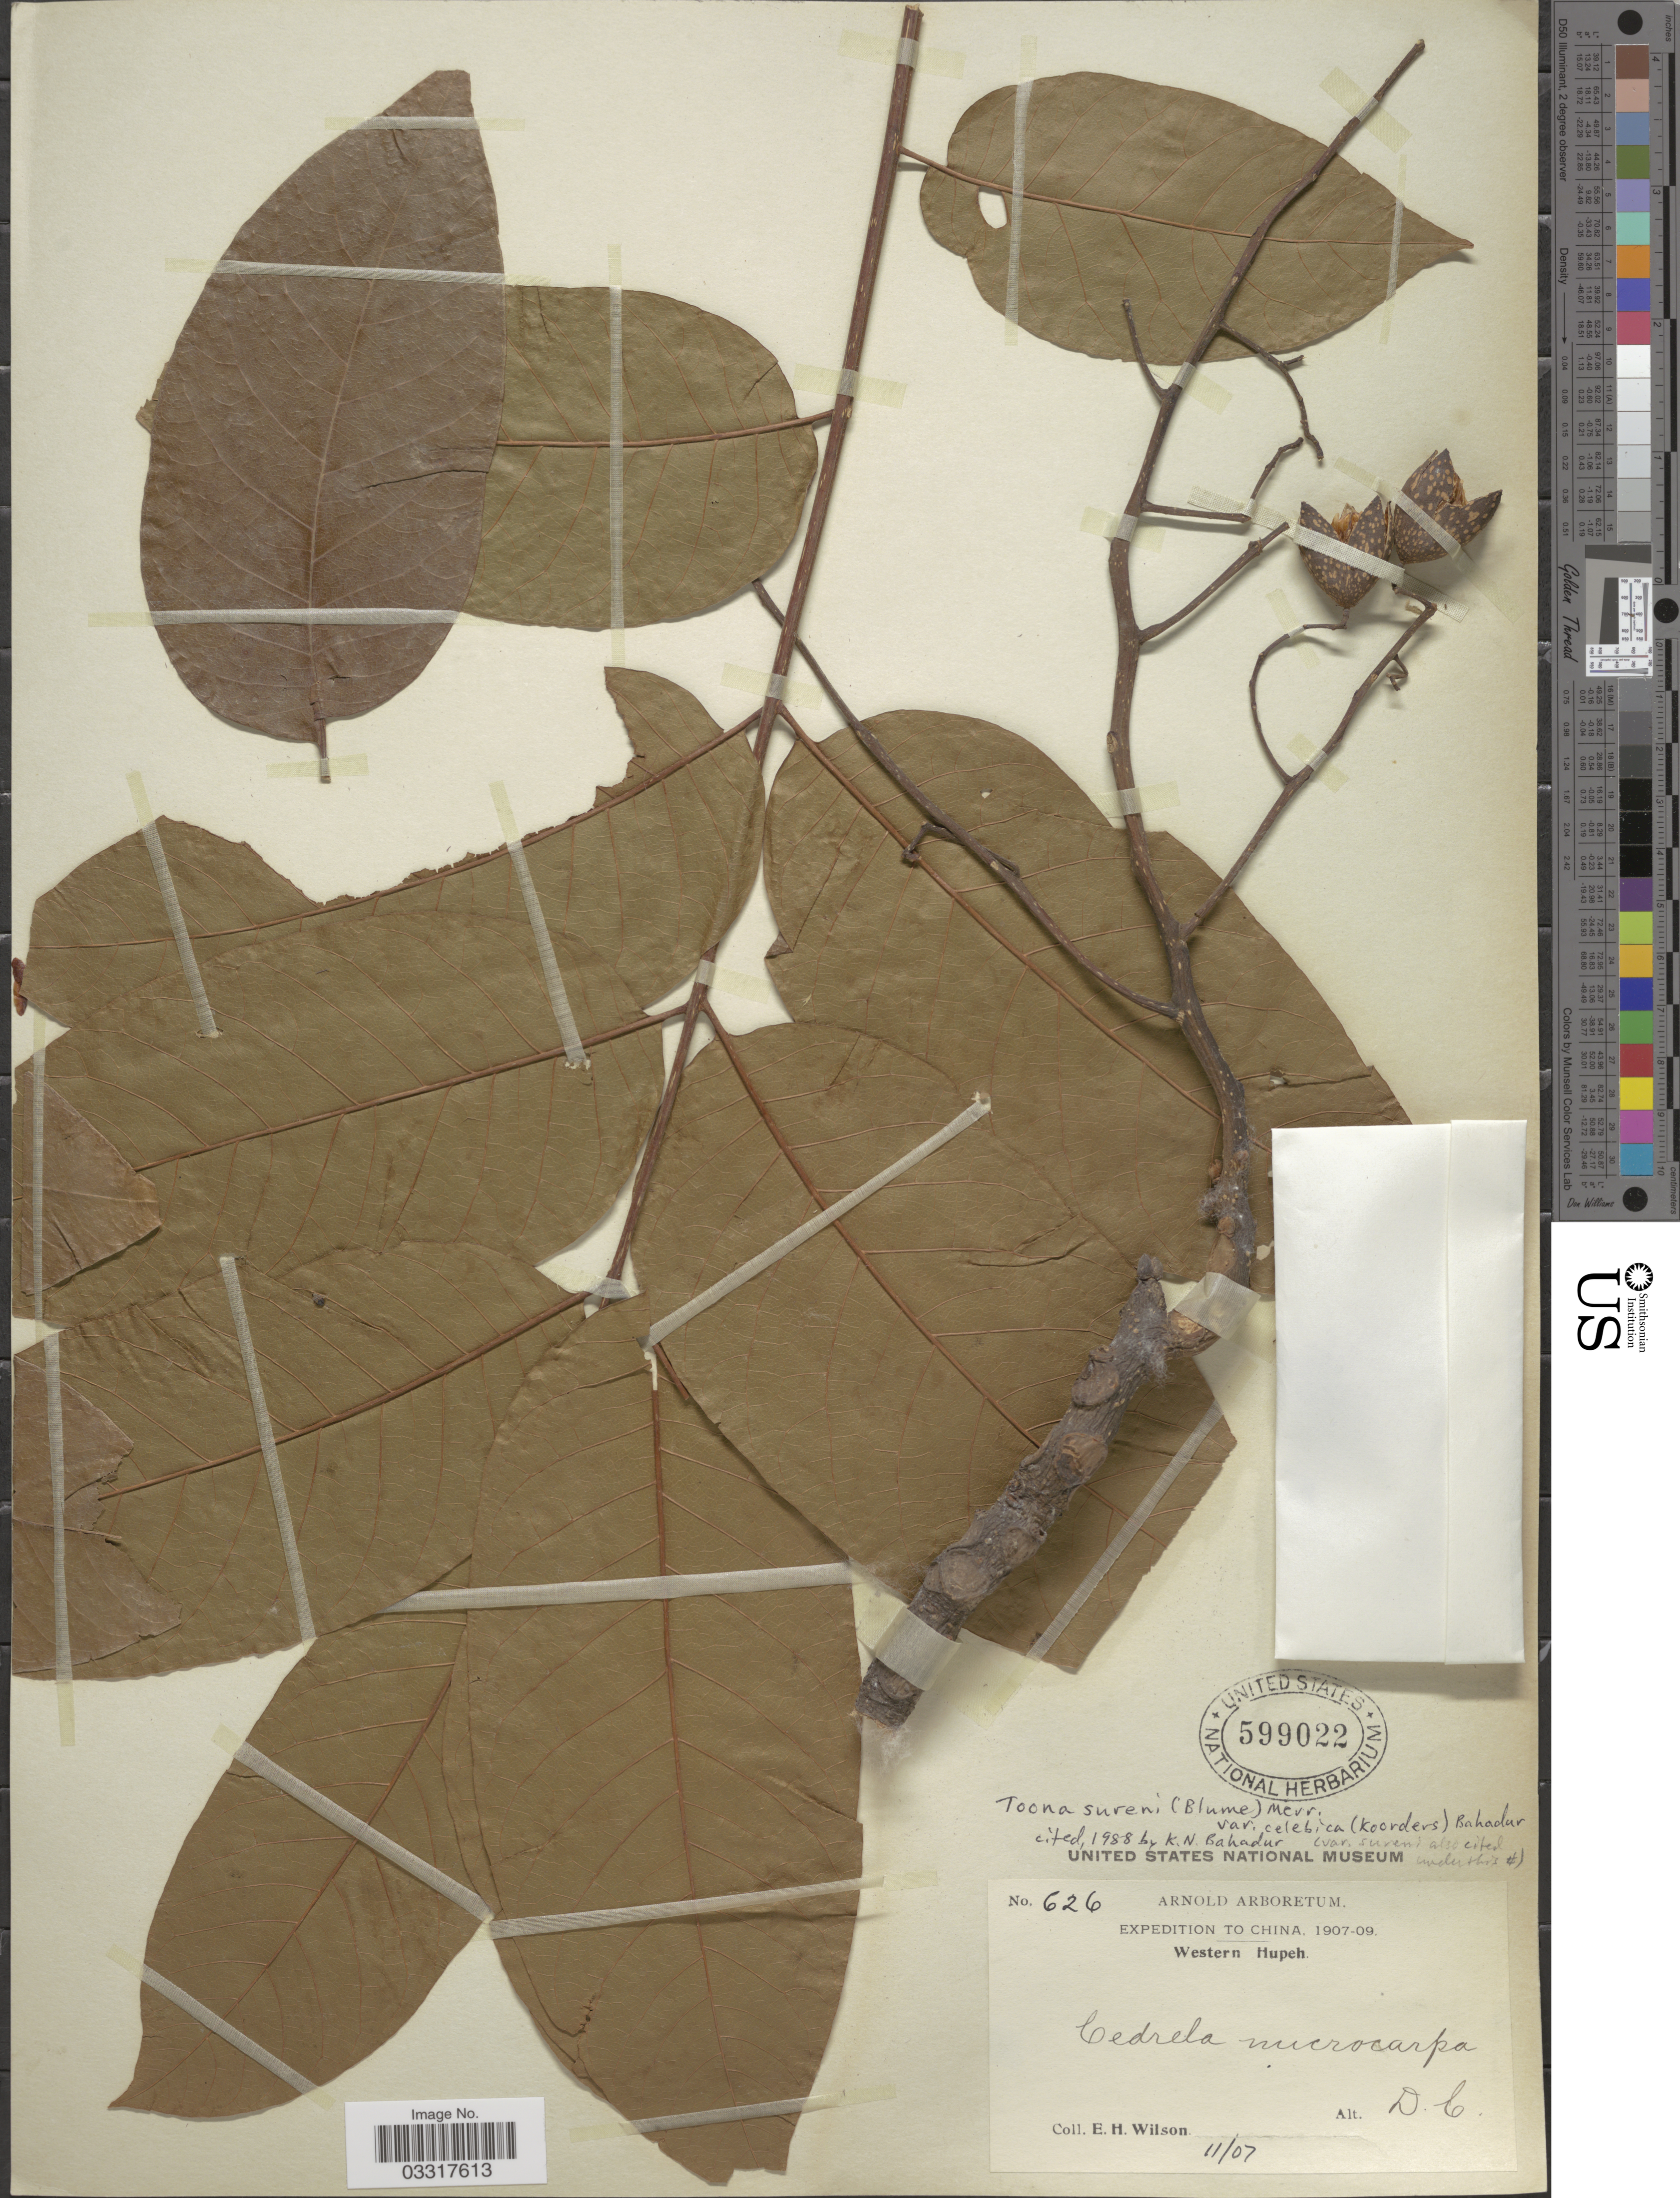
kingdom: Plantae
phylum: Tracheophyta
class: Magnoliopsida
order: Sapindales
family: Meliaceae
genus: Toona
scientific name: Toona sureni var. celebica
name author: (Koord.) Bahadur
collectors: E. Wilson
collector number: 626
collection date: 1907-11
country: China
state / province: Hubei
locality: Western Hupeh.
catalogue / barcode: US 599022